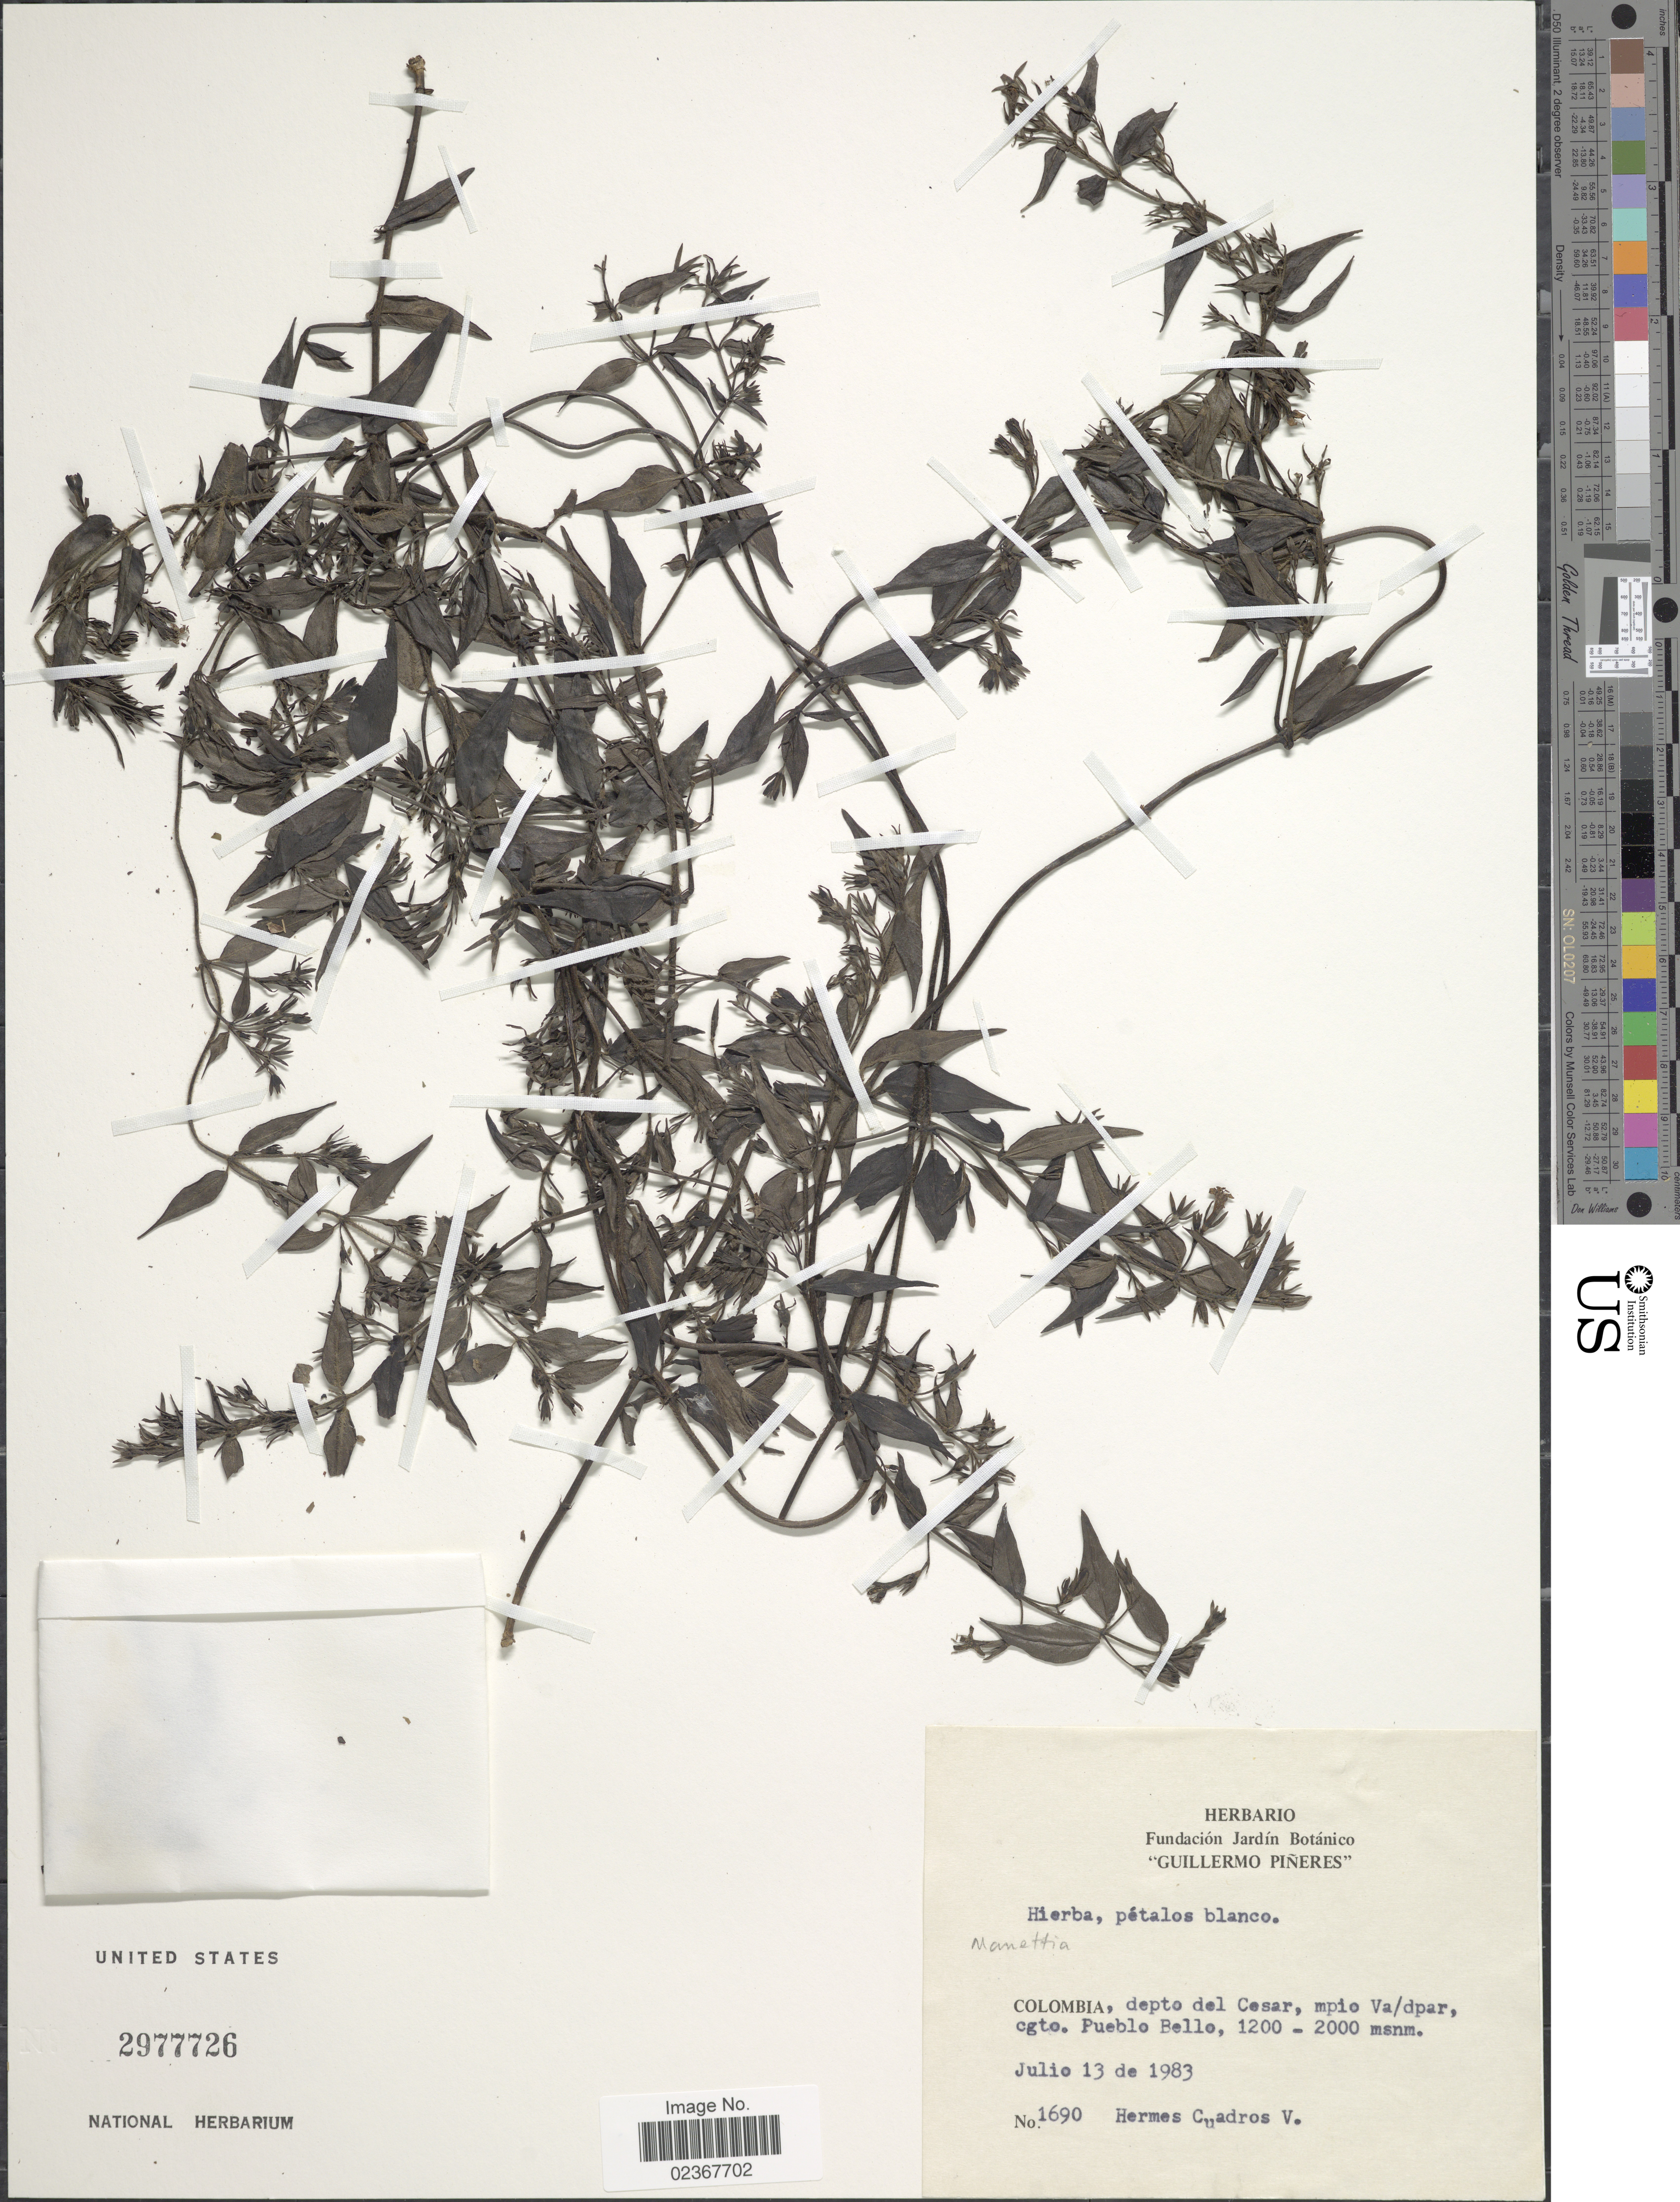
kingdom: Plantae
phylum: Tracheophyta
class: Magnoliopsida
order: Gentianales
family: Rubiaceae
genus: Manettia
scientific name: Manettia sp.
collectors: H. Cuadros V.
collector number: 1690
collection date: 1983-07-13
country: Colombia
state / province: Cesar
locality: Depto del Cesar, mpio Va/dpar, cgto. Oueblo Bello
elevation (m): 1200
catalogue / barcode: US 2977726